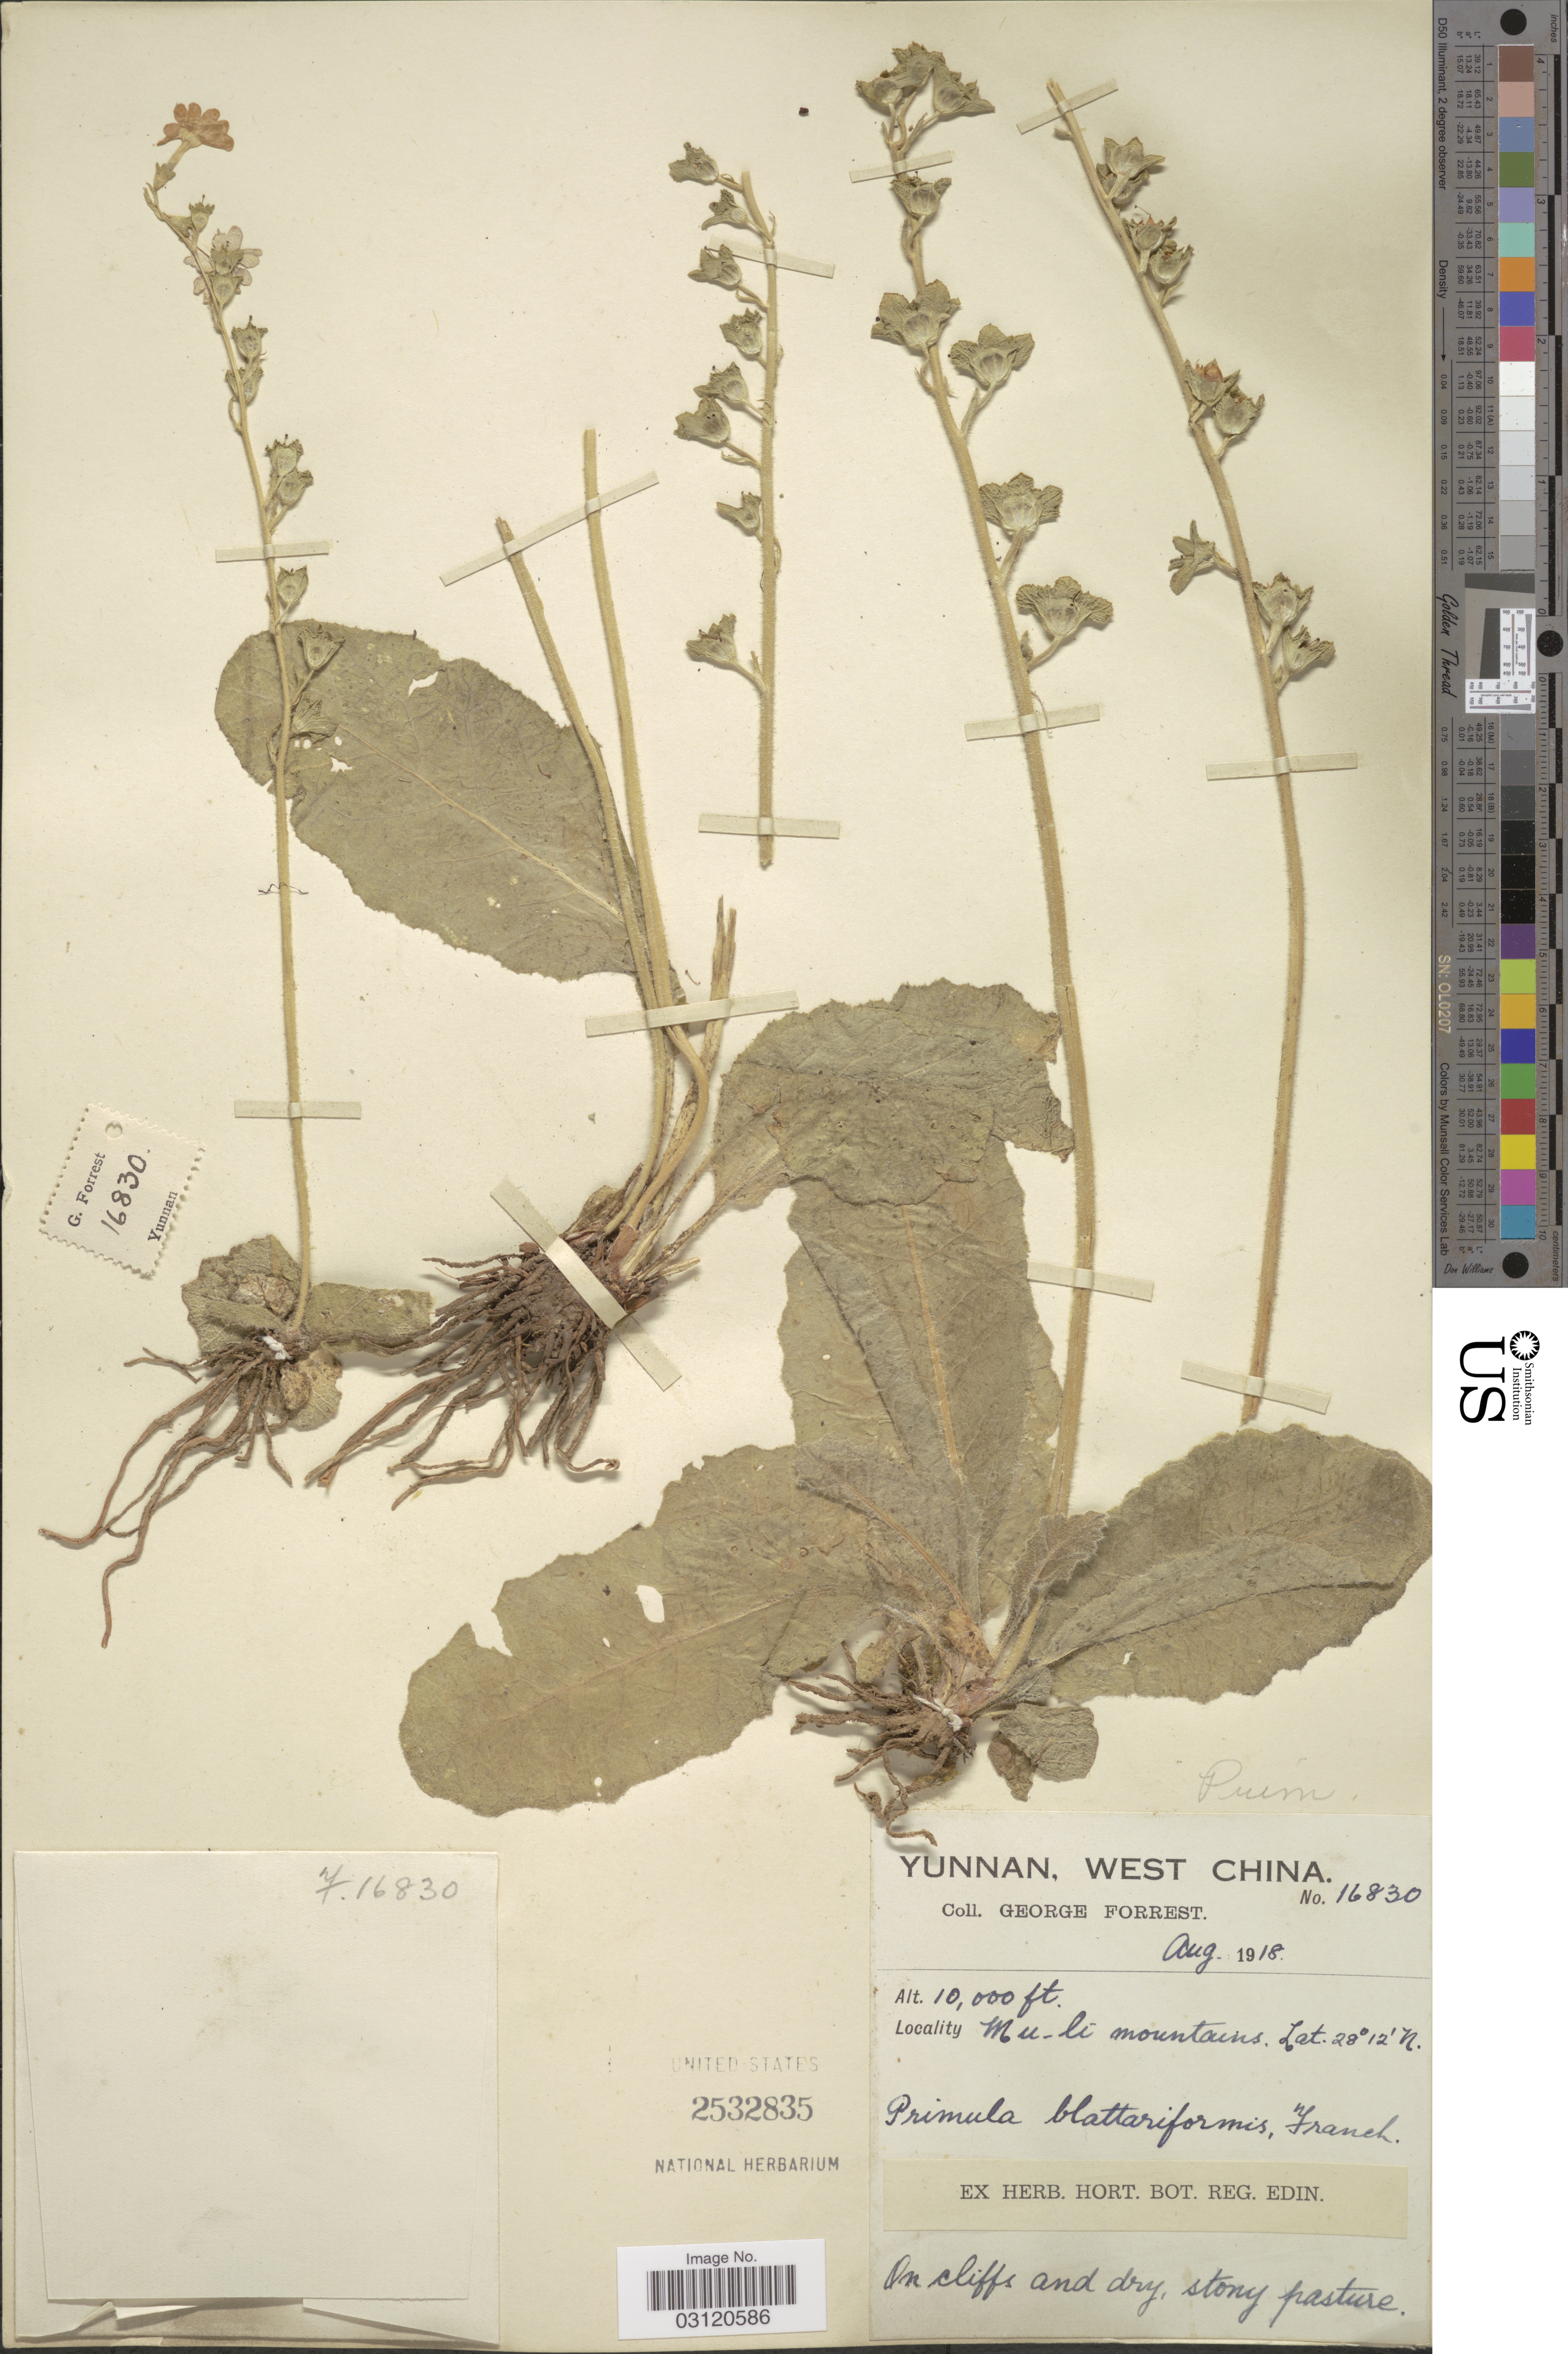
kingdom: Plantae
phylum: Tracheophyta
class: Magnoliopsida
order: Ericales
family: Primulaceae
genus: Primula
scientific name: Primula blattariformis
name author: Franch.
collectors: G. Forrest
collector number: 16830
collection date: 1918-08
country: China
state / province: Yunnan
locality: West China, Mu-li mountains.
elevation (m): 3048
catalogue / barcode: US 2532835